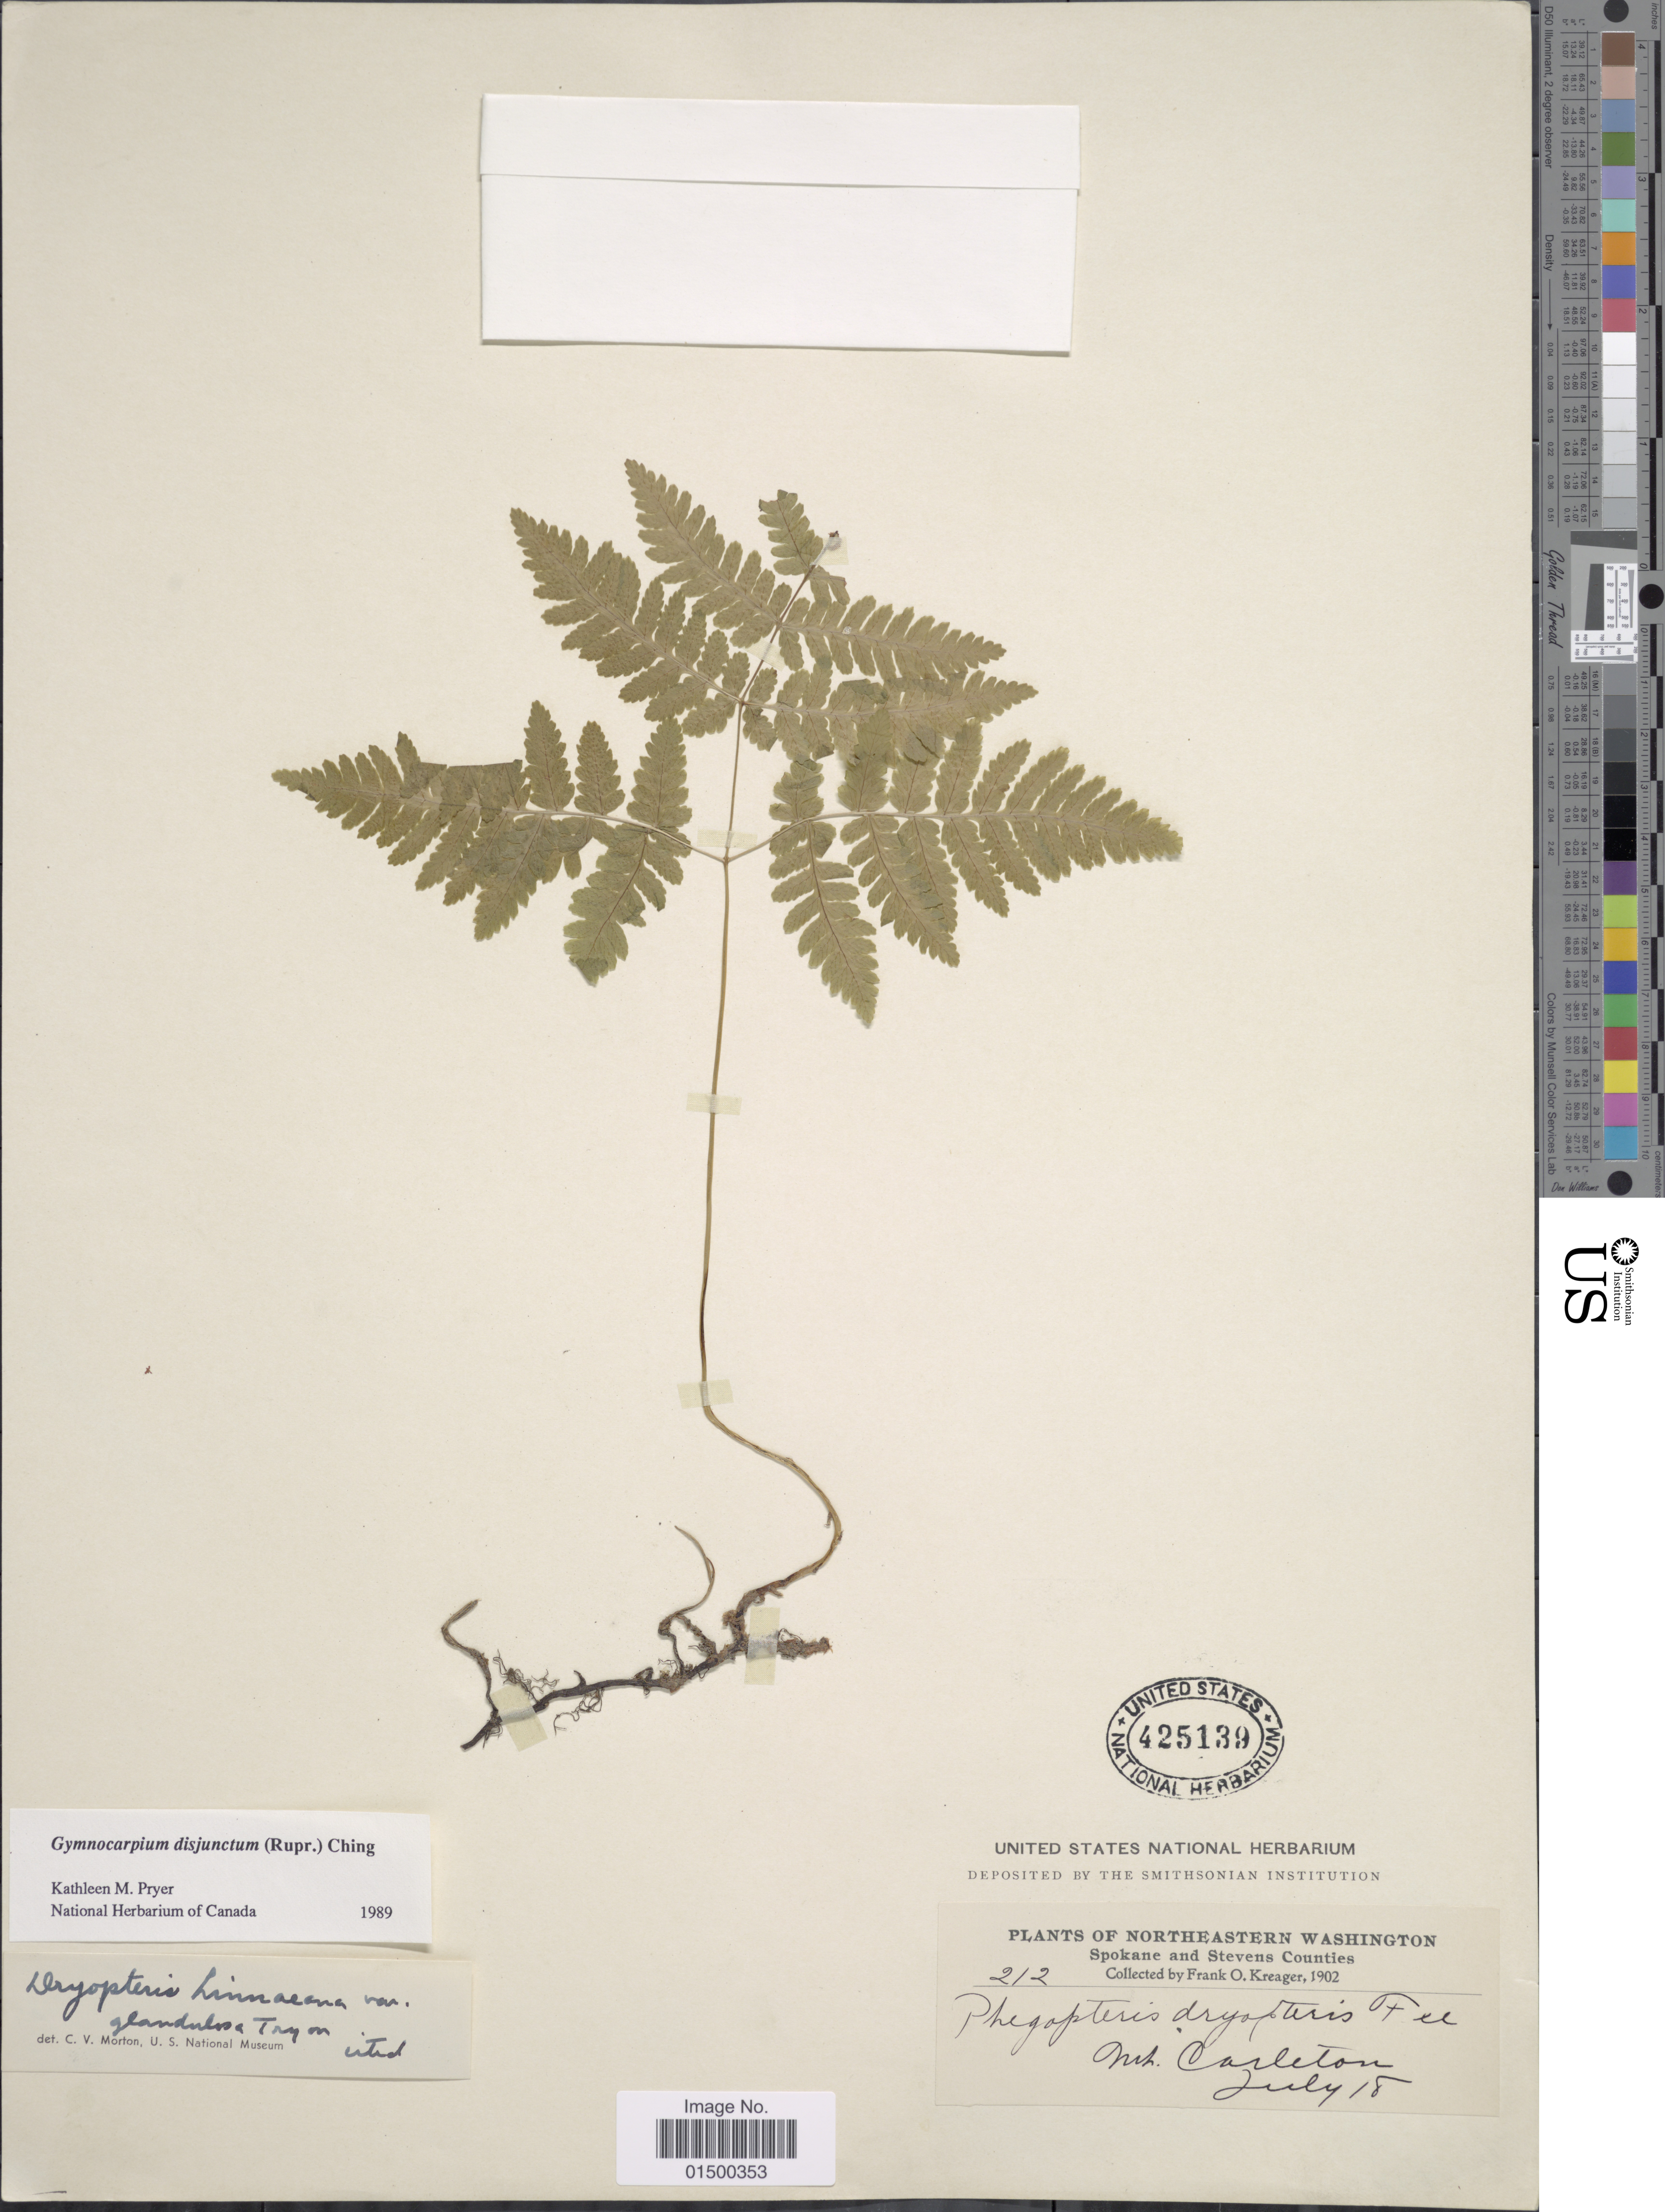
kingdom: Plantae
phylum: Tracheophyta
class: Polypodiopsida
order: Polypodiales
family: Cystopteridaceae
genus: Gymnocarpium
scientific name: Gymnocarpium disjunctum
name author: (Rupr.) Ching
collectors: F. Kreager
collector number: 212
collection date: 1902-07-18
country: United States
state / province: Washington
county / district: Spokane / Stevens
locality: Northerneastern Washington, Spokane and Stevens Counties, Mt. Carleton.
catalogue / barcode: US 425139